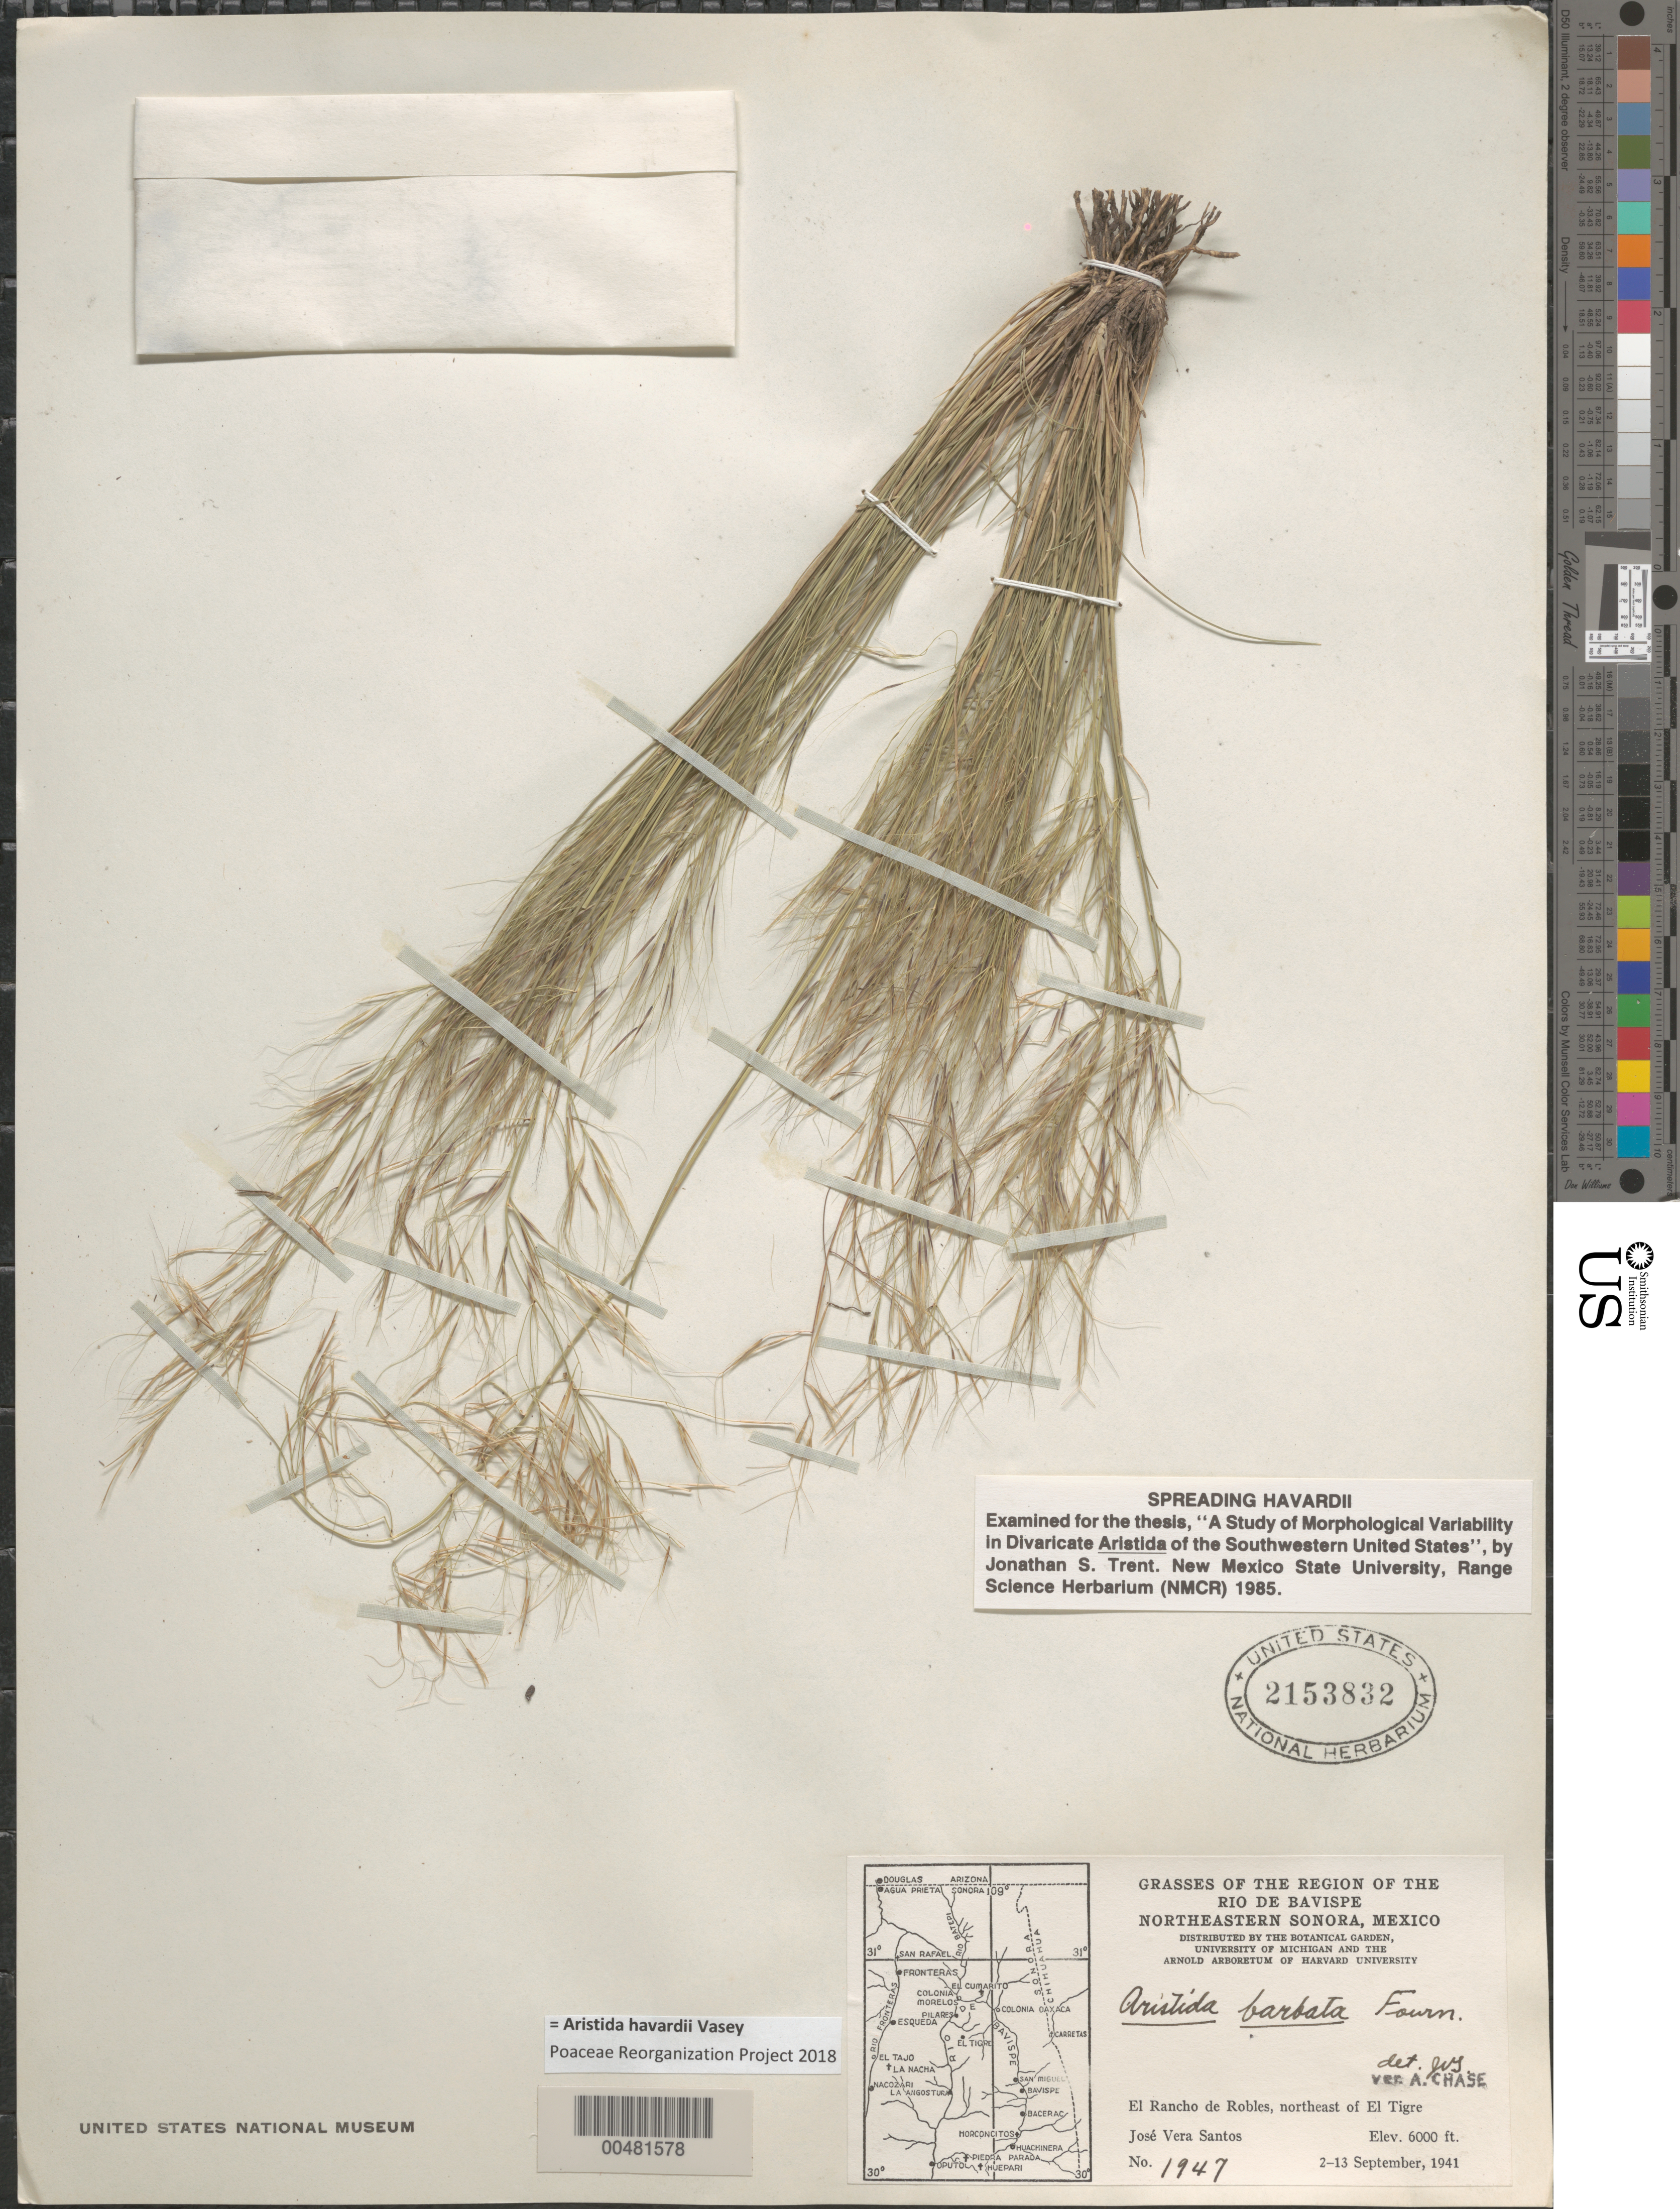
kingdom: Plantae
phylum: Tracheophyta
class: Liliopsida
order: Poales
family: Poaceae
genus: Aristida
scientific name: Aristida havardii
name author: Vasey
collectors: J. V. Santos & J. V. Santos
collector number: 1947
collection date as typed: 2 Sep 1941 to 13 Sep 1941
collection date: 1941-09-02/1941-09-13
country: Mexico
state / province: Sonora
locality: Region of the Rio de Bavispe, NE Sonora, El Rancho de Robles, NE of El Tigre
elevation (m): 1829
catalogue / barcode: US 2153832